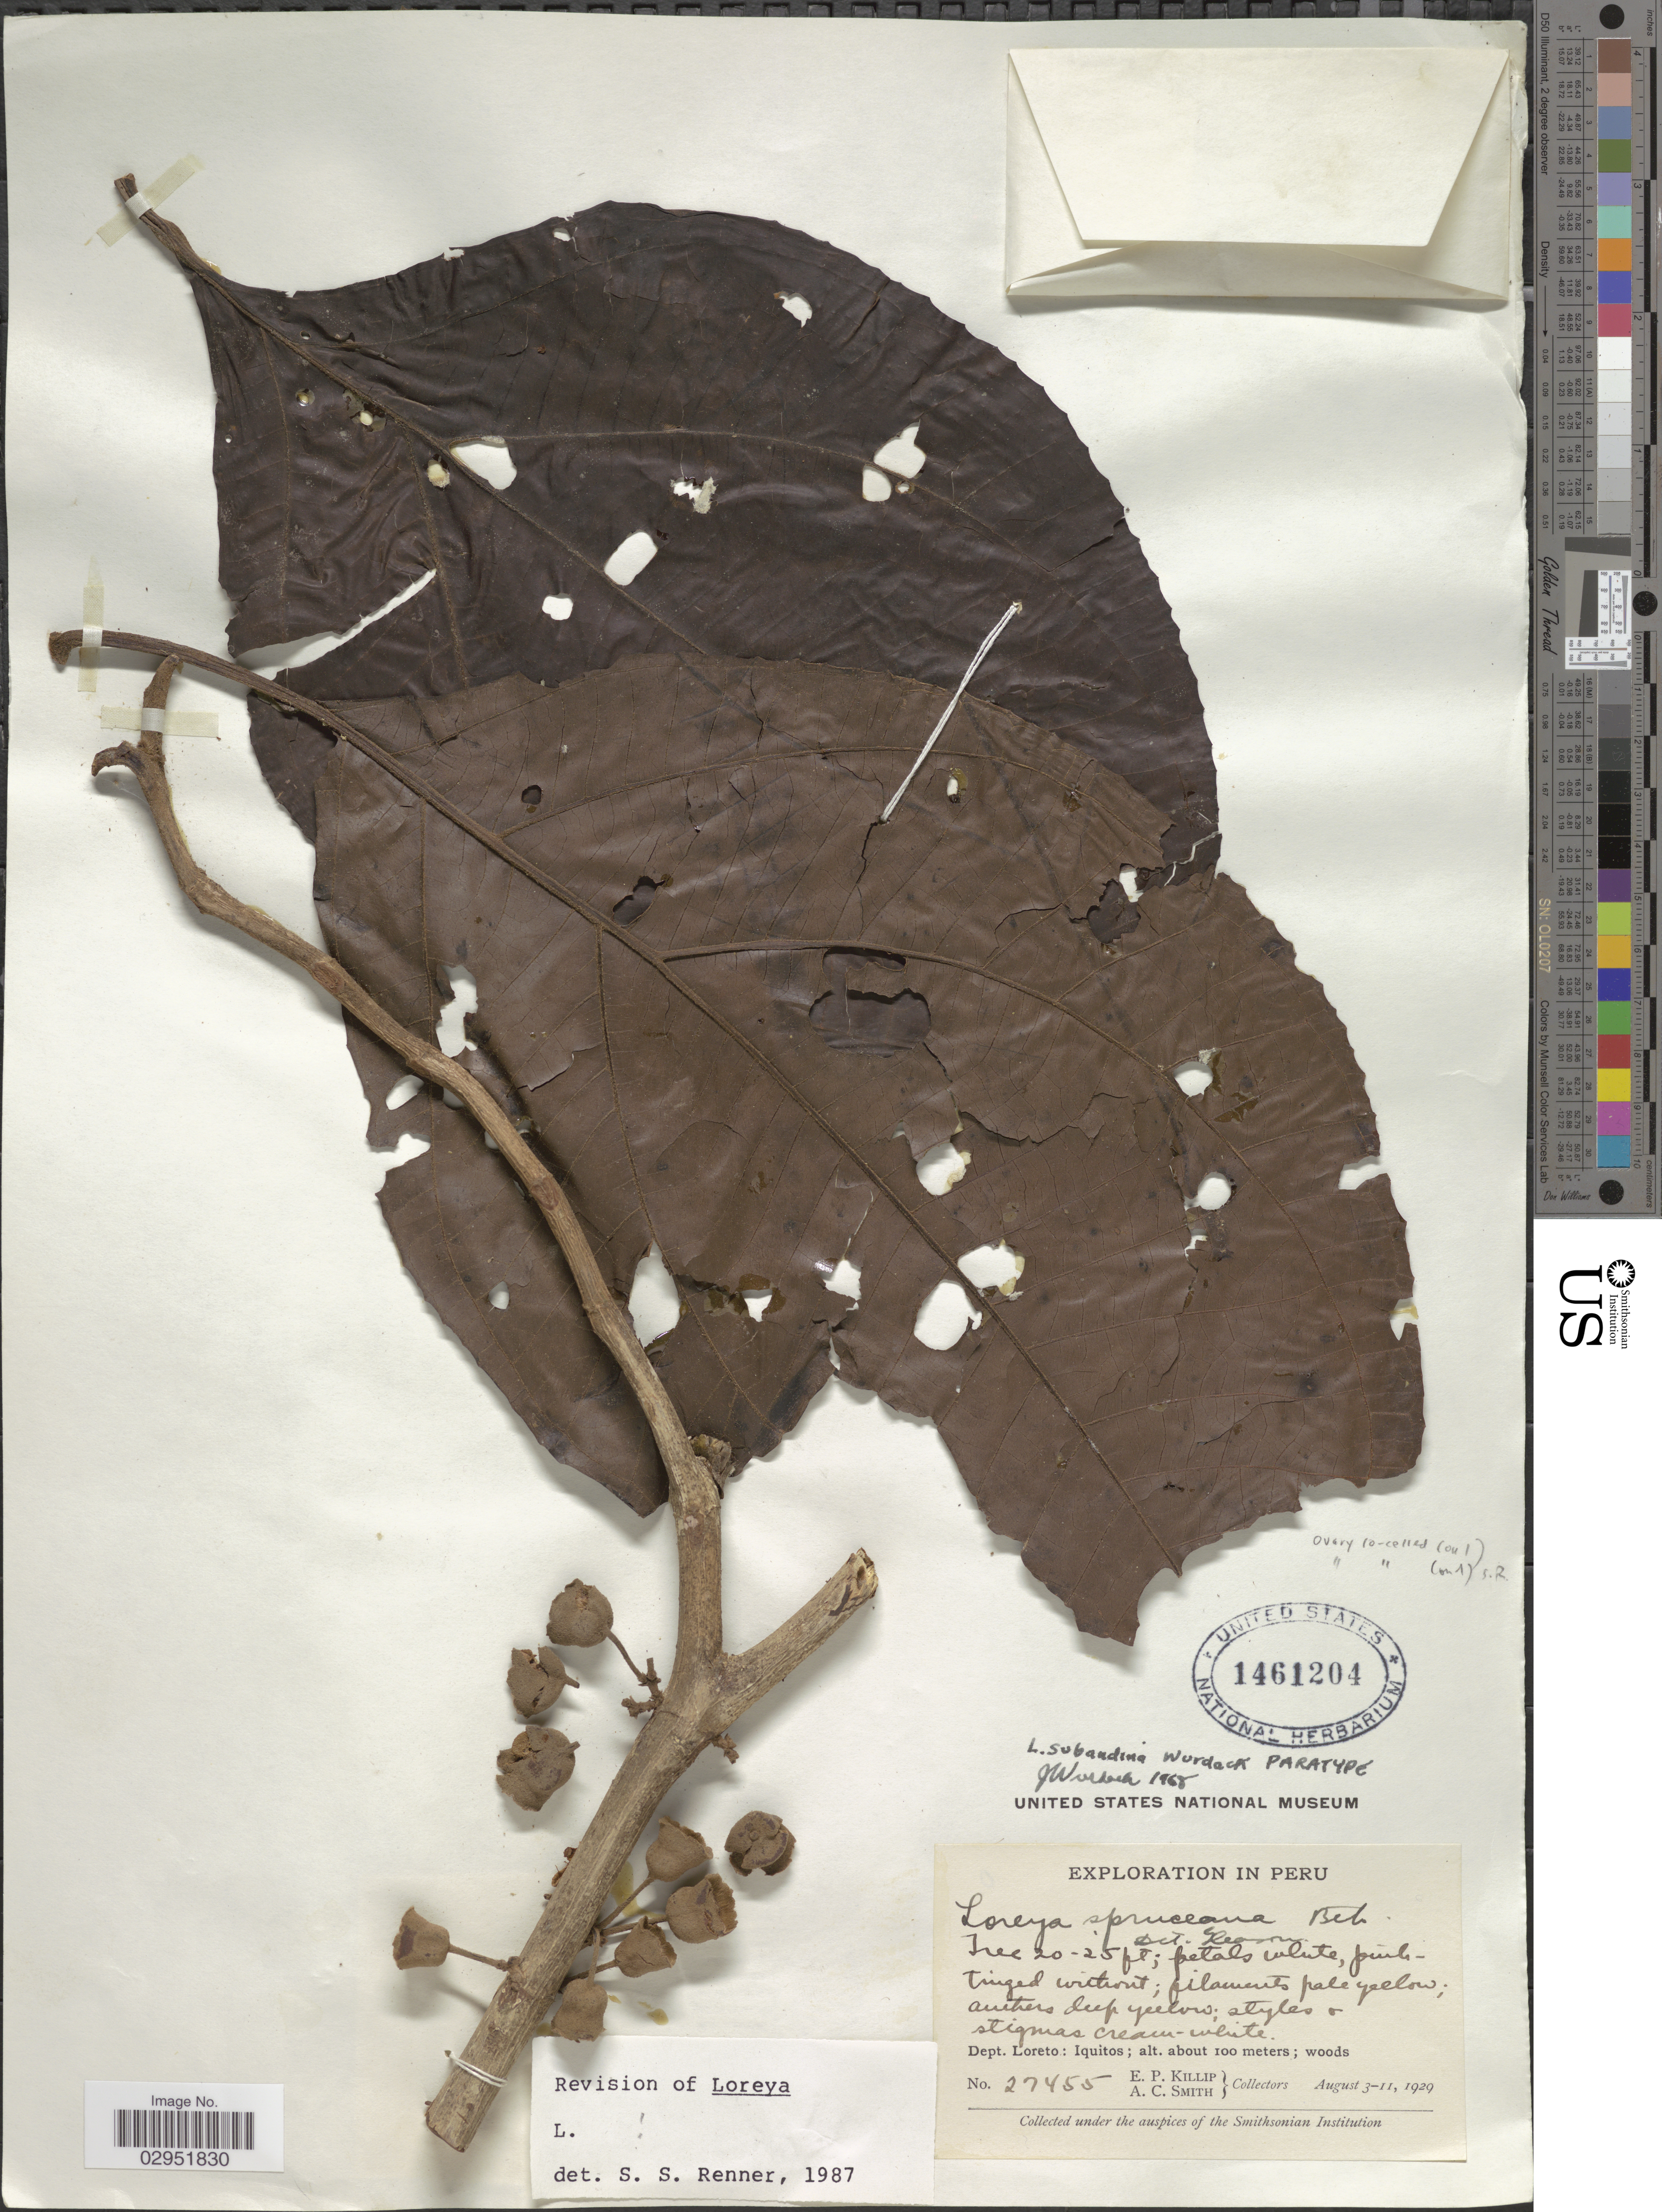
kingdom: Plantae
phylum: Tracheophyta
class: Magnoliopsida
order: Myrtales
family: Melastomataceae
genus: Bellucia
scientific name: Bellucia subandina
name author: (Wurdack) Penneys et al.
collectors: E. P. Killip & A. C. Smith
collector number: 27455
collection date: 1929-08-03/1929-08-11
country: Peru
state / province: Loreto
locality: Dept. Loreto: Iquitos.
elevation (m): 100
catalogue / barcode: US 1461204